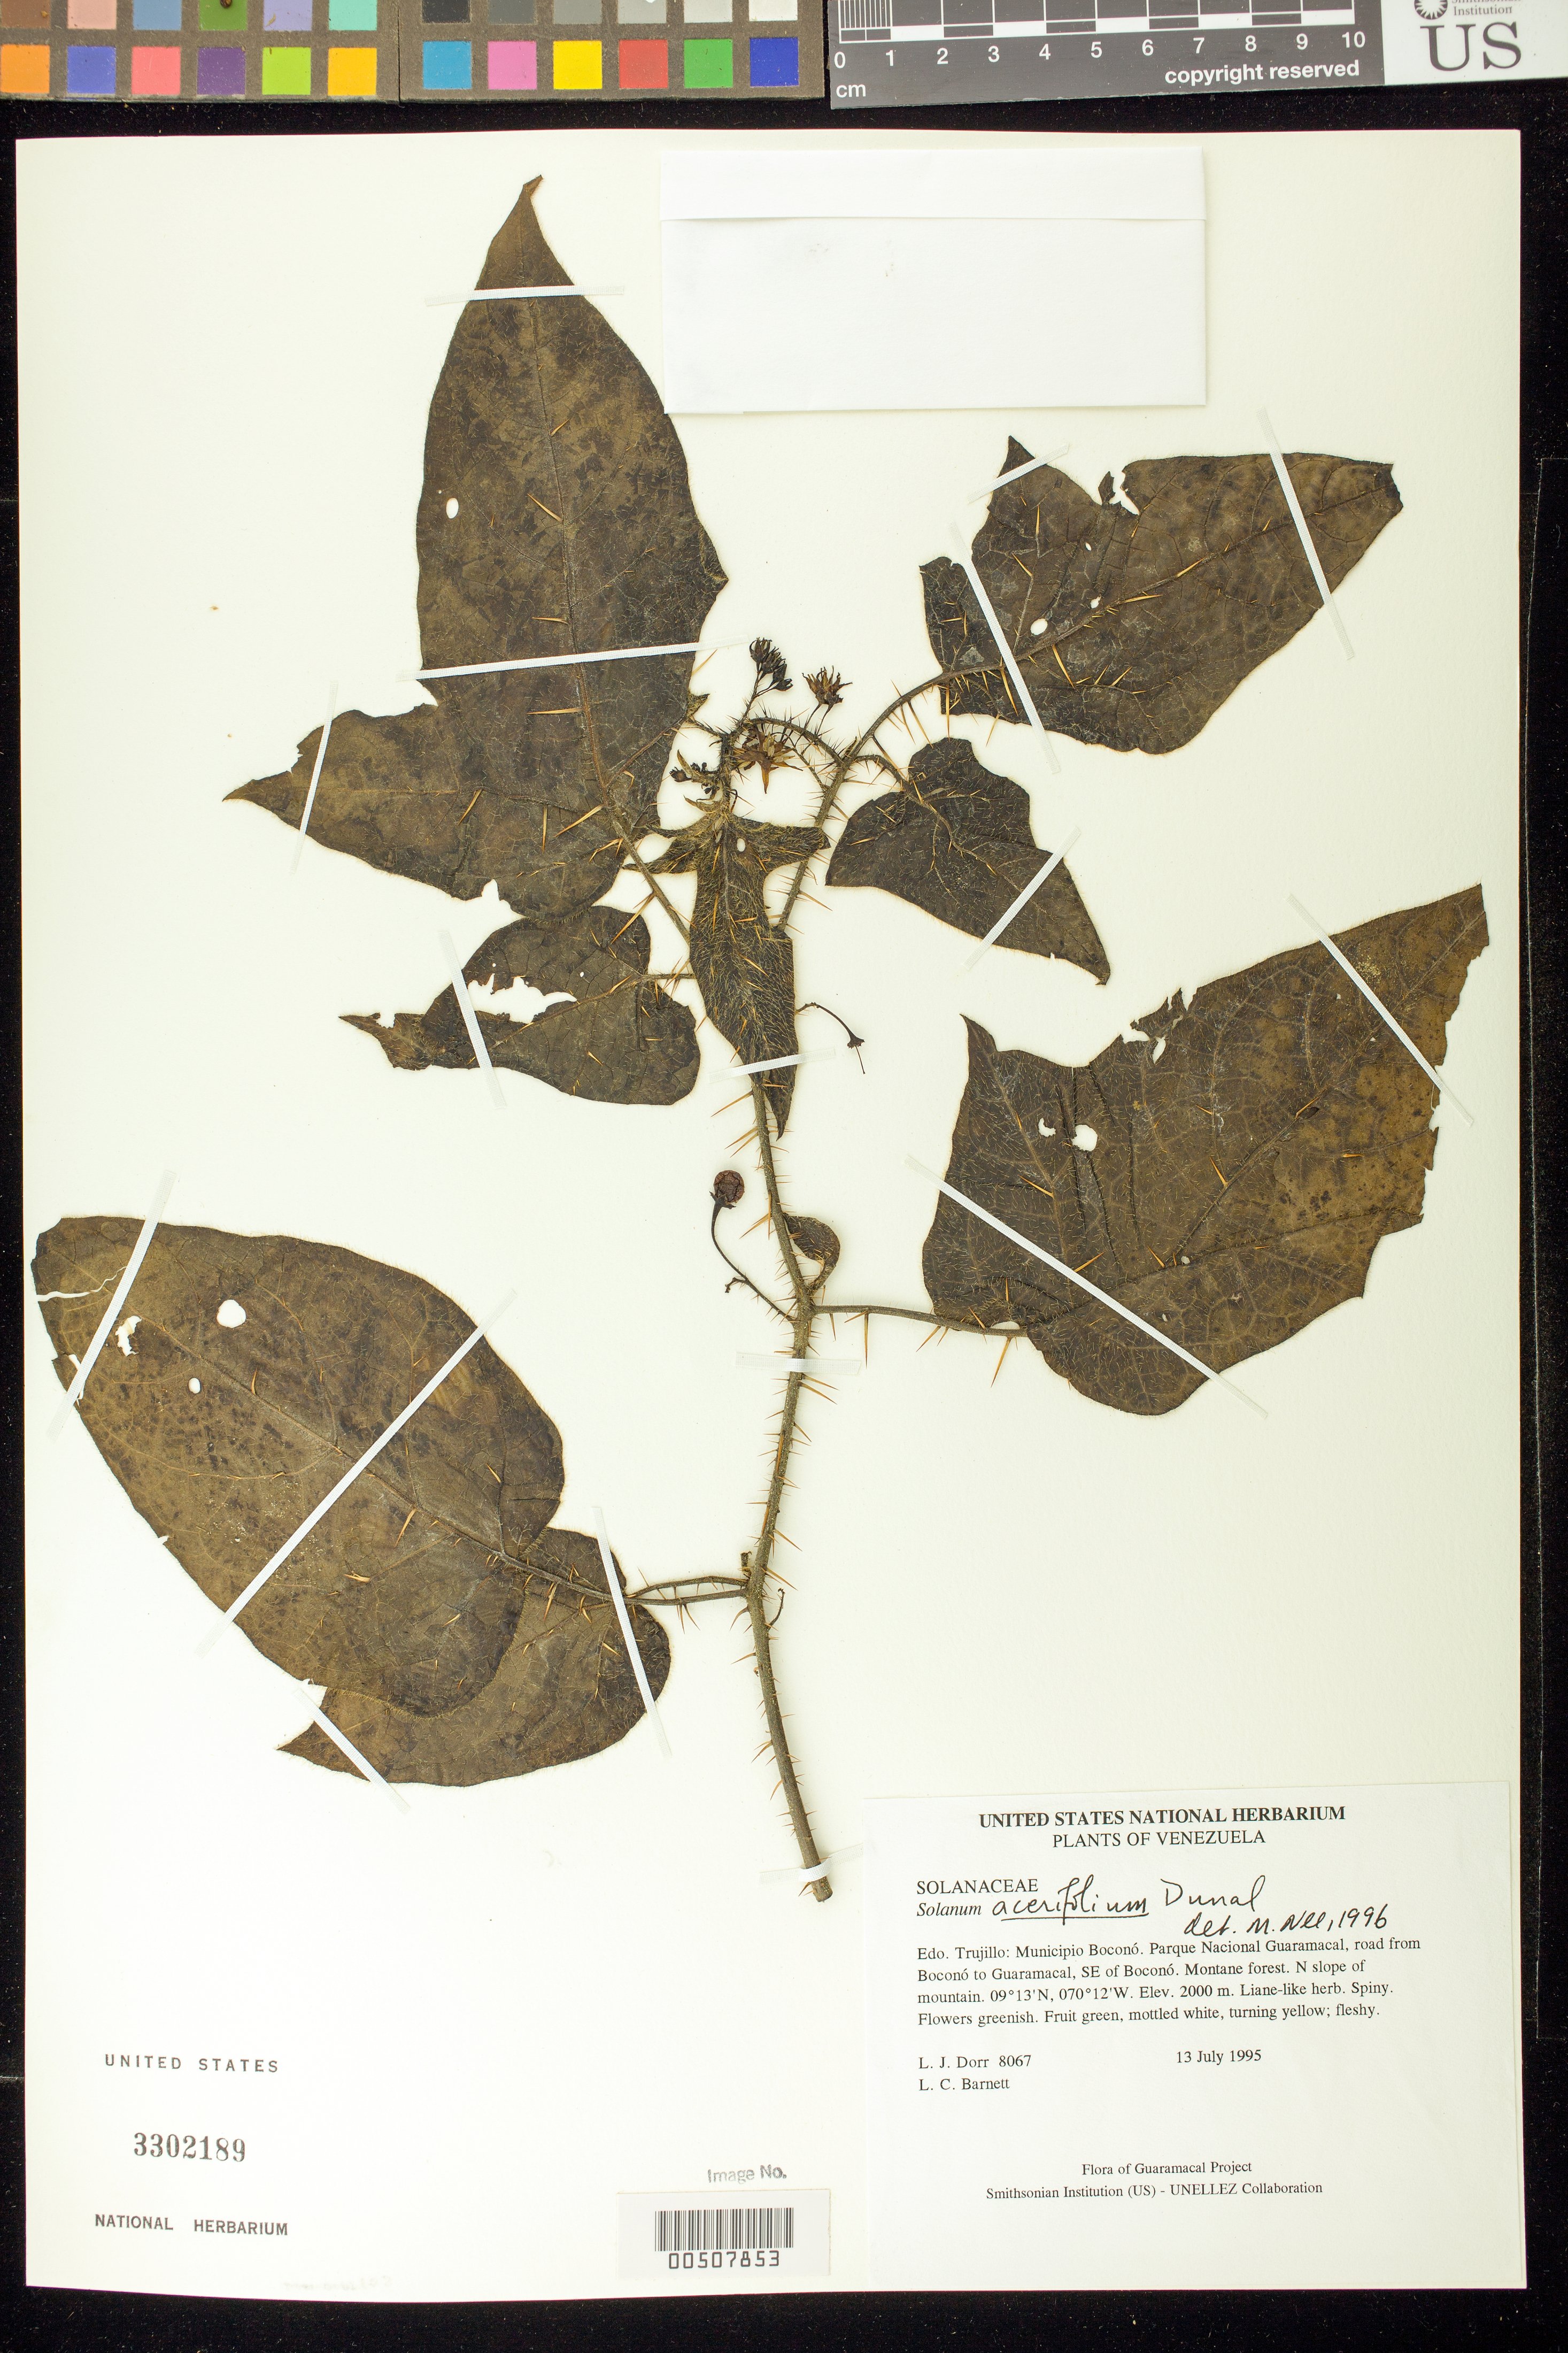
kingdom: Plantae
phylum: Tracheophyta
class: Magnoliopsida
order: Solanales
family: Solanaceae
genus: Solanum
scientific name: Solanum acerifolium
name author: Humb. & Bonpl. ex Dunal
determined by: Nee, Michael H.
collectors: L. J. Dorr & L. C. Barnett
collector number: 8067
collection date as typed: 13 Jul 1995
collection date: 1995-07-13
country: Venezuela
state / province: Trujillo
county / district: Boconó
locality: Parque Nacional Guaramacal, road from Boconó to Guaramacal, SE of Boconó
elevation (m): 2000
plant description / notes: PORT, US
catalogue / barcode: US 3302189